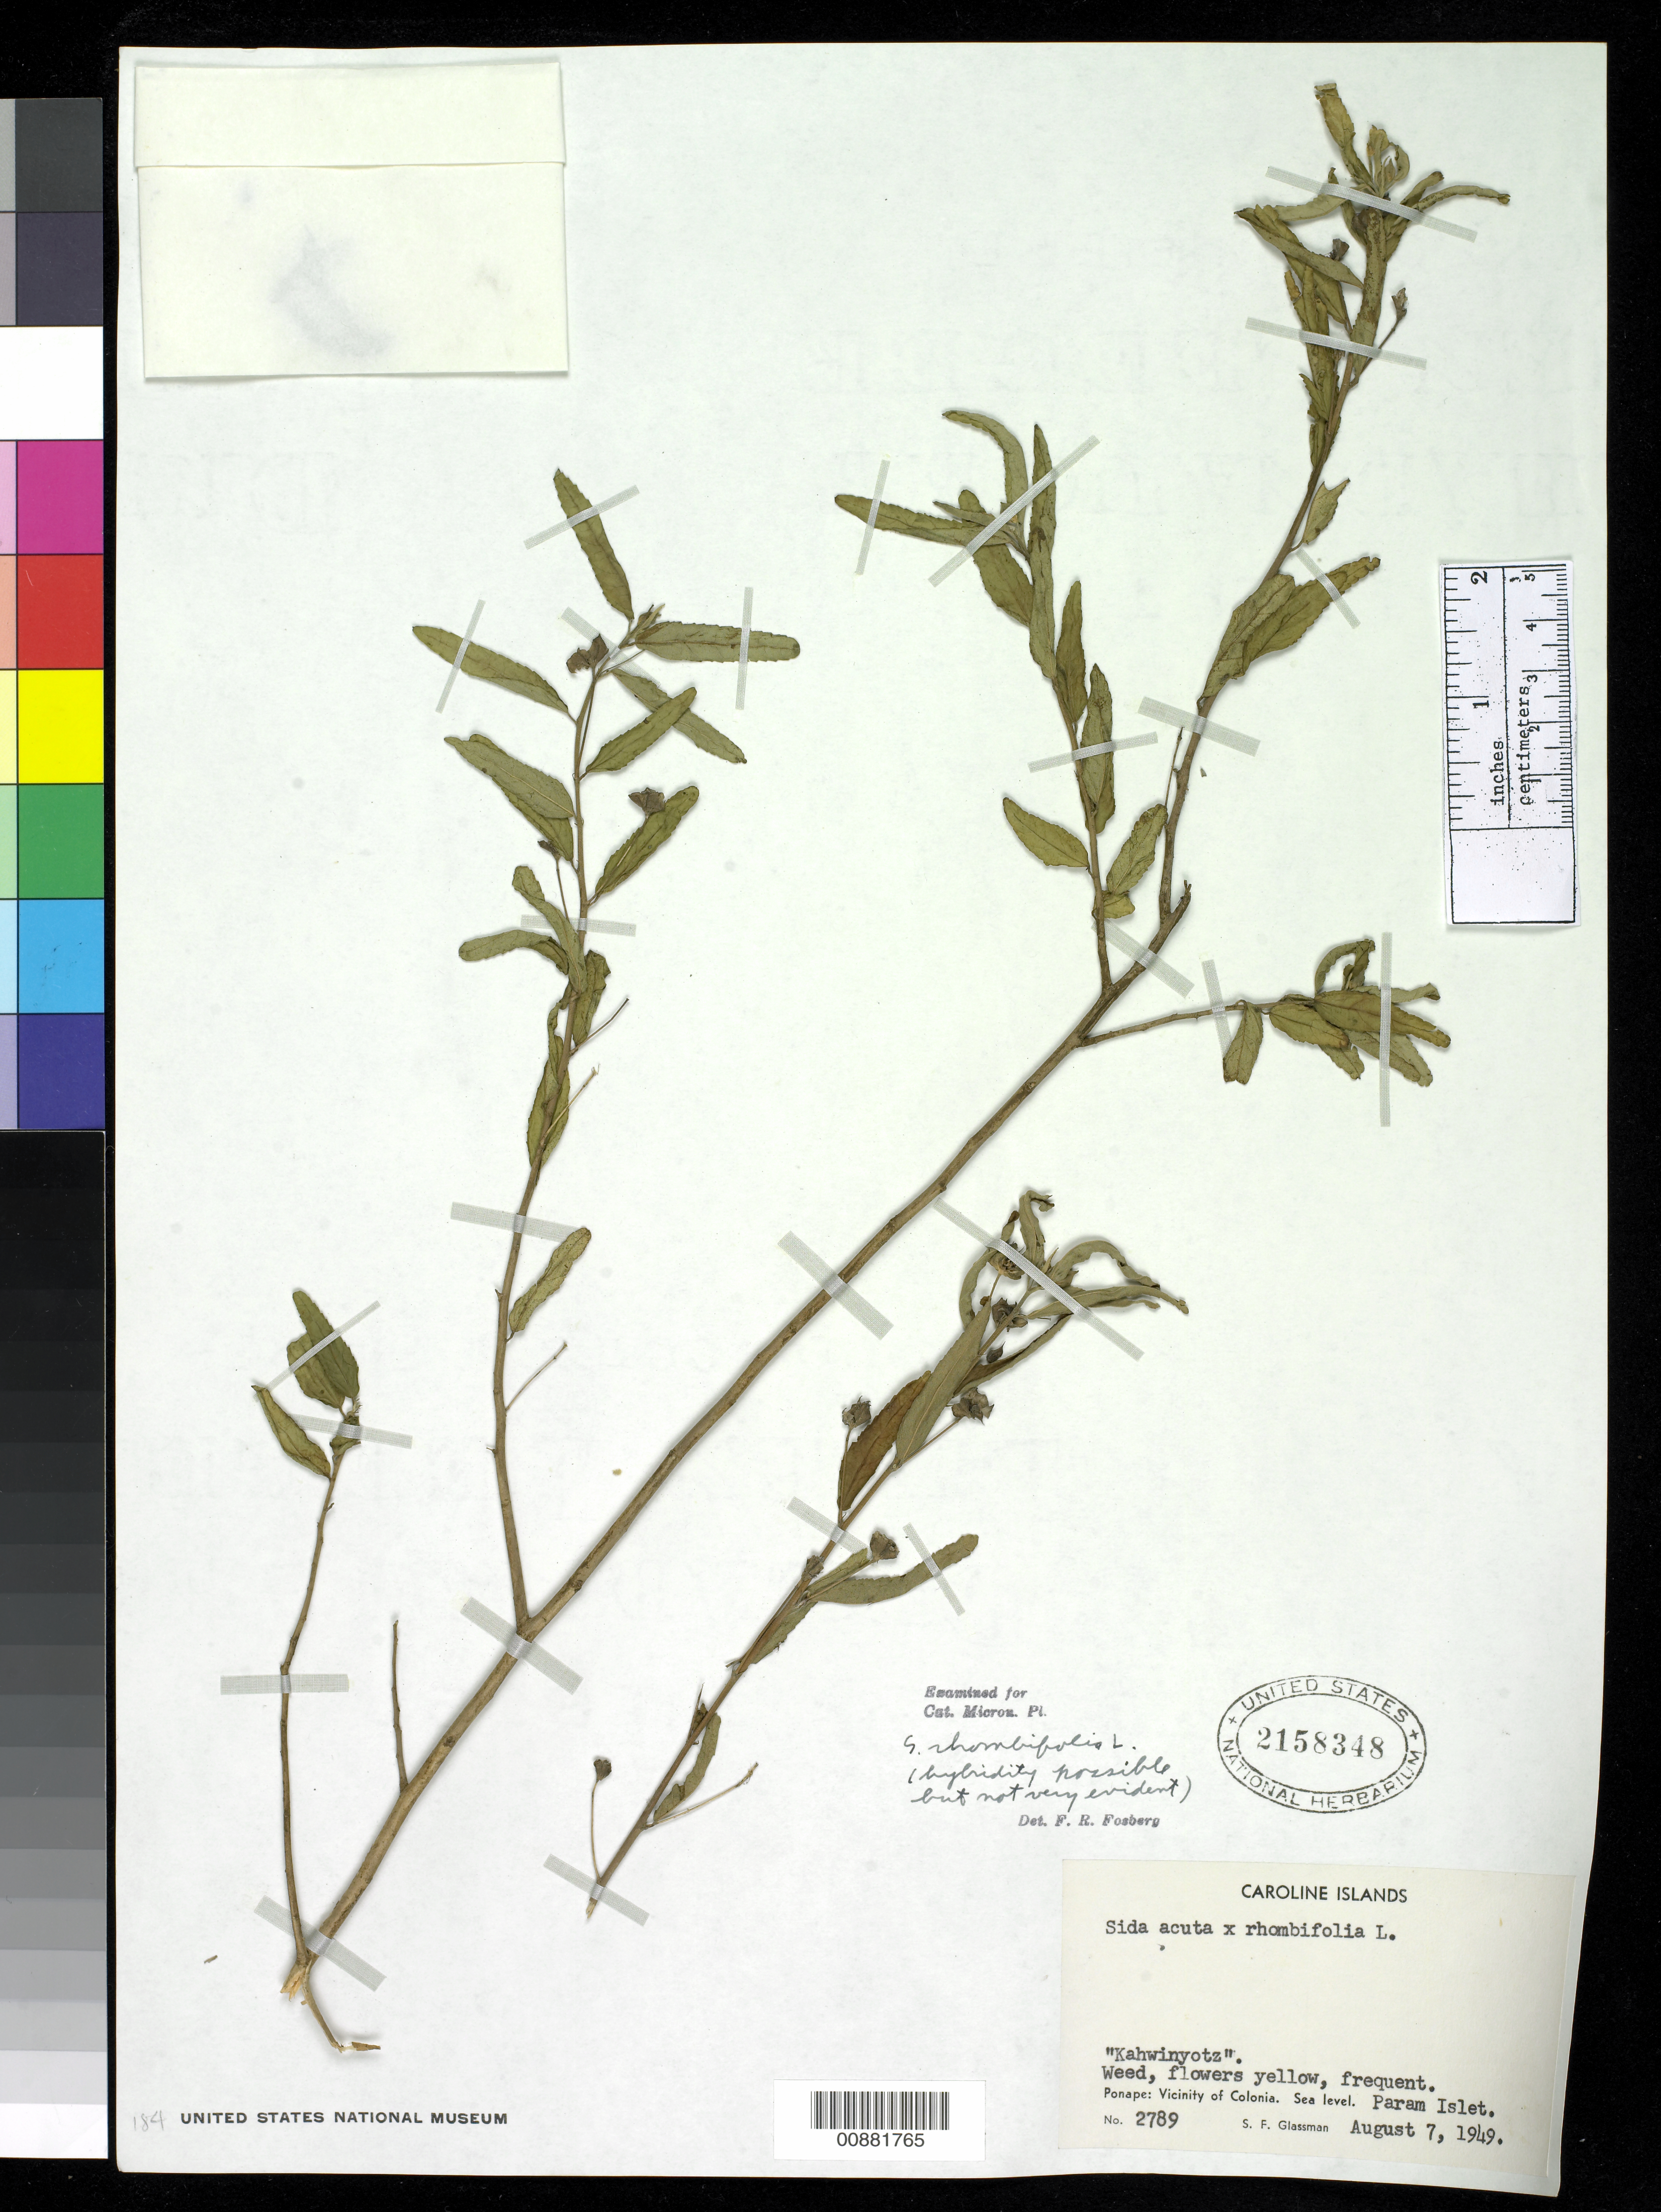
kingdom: Plantae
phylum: Tracheophyta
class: Magnoliopsida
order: Malvales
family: Malvaceae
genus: Sida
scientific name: Sida rhombifolia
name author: L.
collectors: S. F. Glassman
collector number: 2789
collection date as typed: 07 Aug 1949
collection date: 1949-08-07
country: Micronesia, Federated States of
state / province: Pohnpei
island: Pohnpei [Ponape]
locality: Vicinity of Colonia, Param Islet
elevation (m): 0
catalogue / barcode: US 2158348